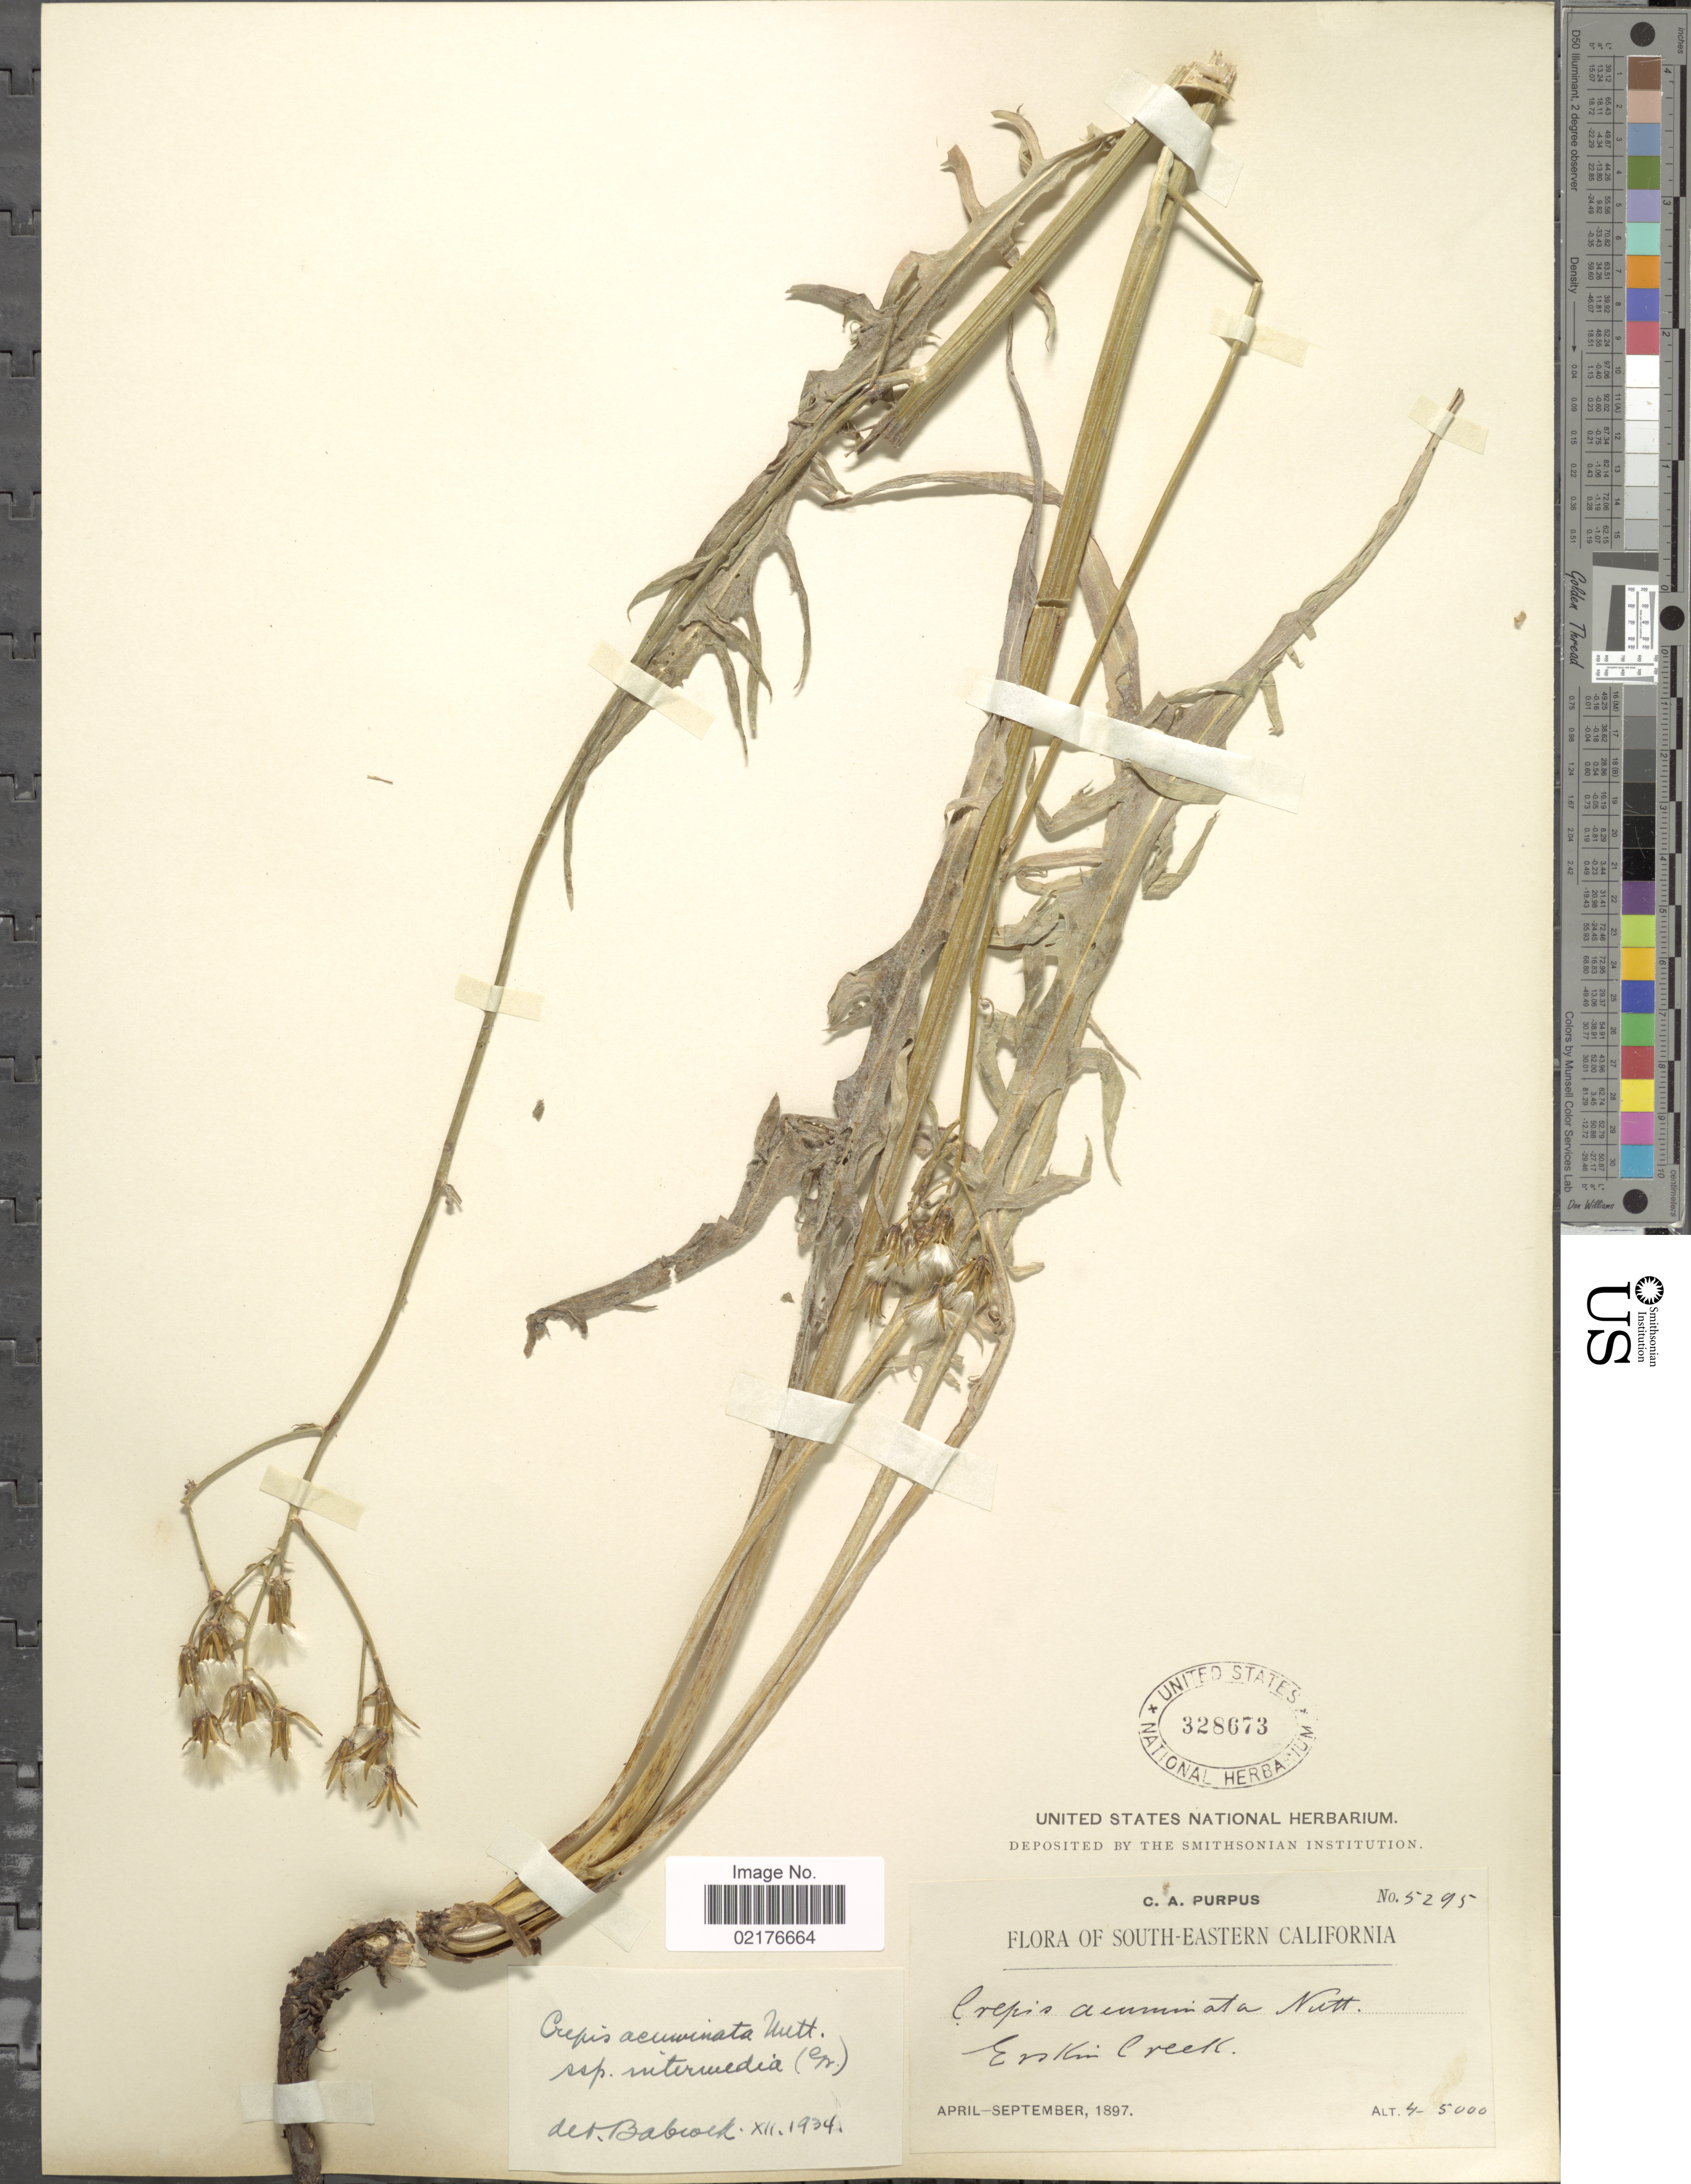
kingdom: Plantae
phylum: Tracheophyta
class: Magnoliopsida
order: Asterales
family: Asteraceae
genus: Crepis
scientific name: Crepis acuminata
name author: Nutt.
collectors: C. A. Purpus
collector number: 5295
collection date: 1897-04/1897-09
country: United States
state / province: California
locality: South-Eastern California, Erskin Creek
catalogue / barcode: US 328673